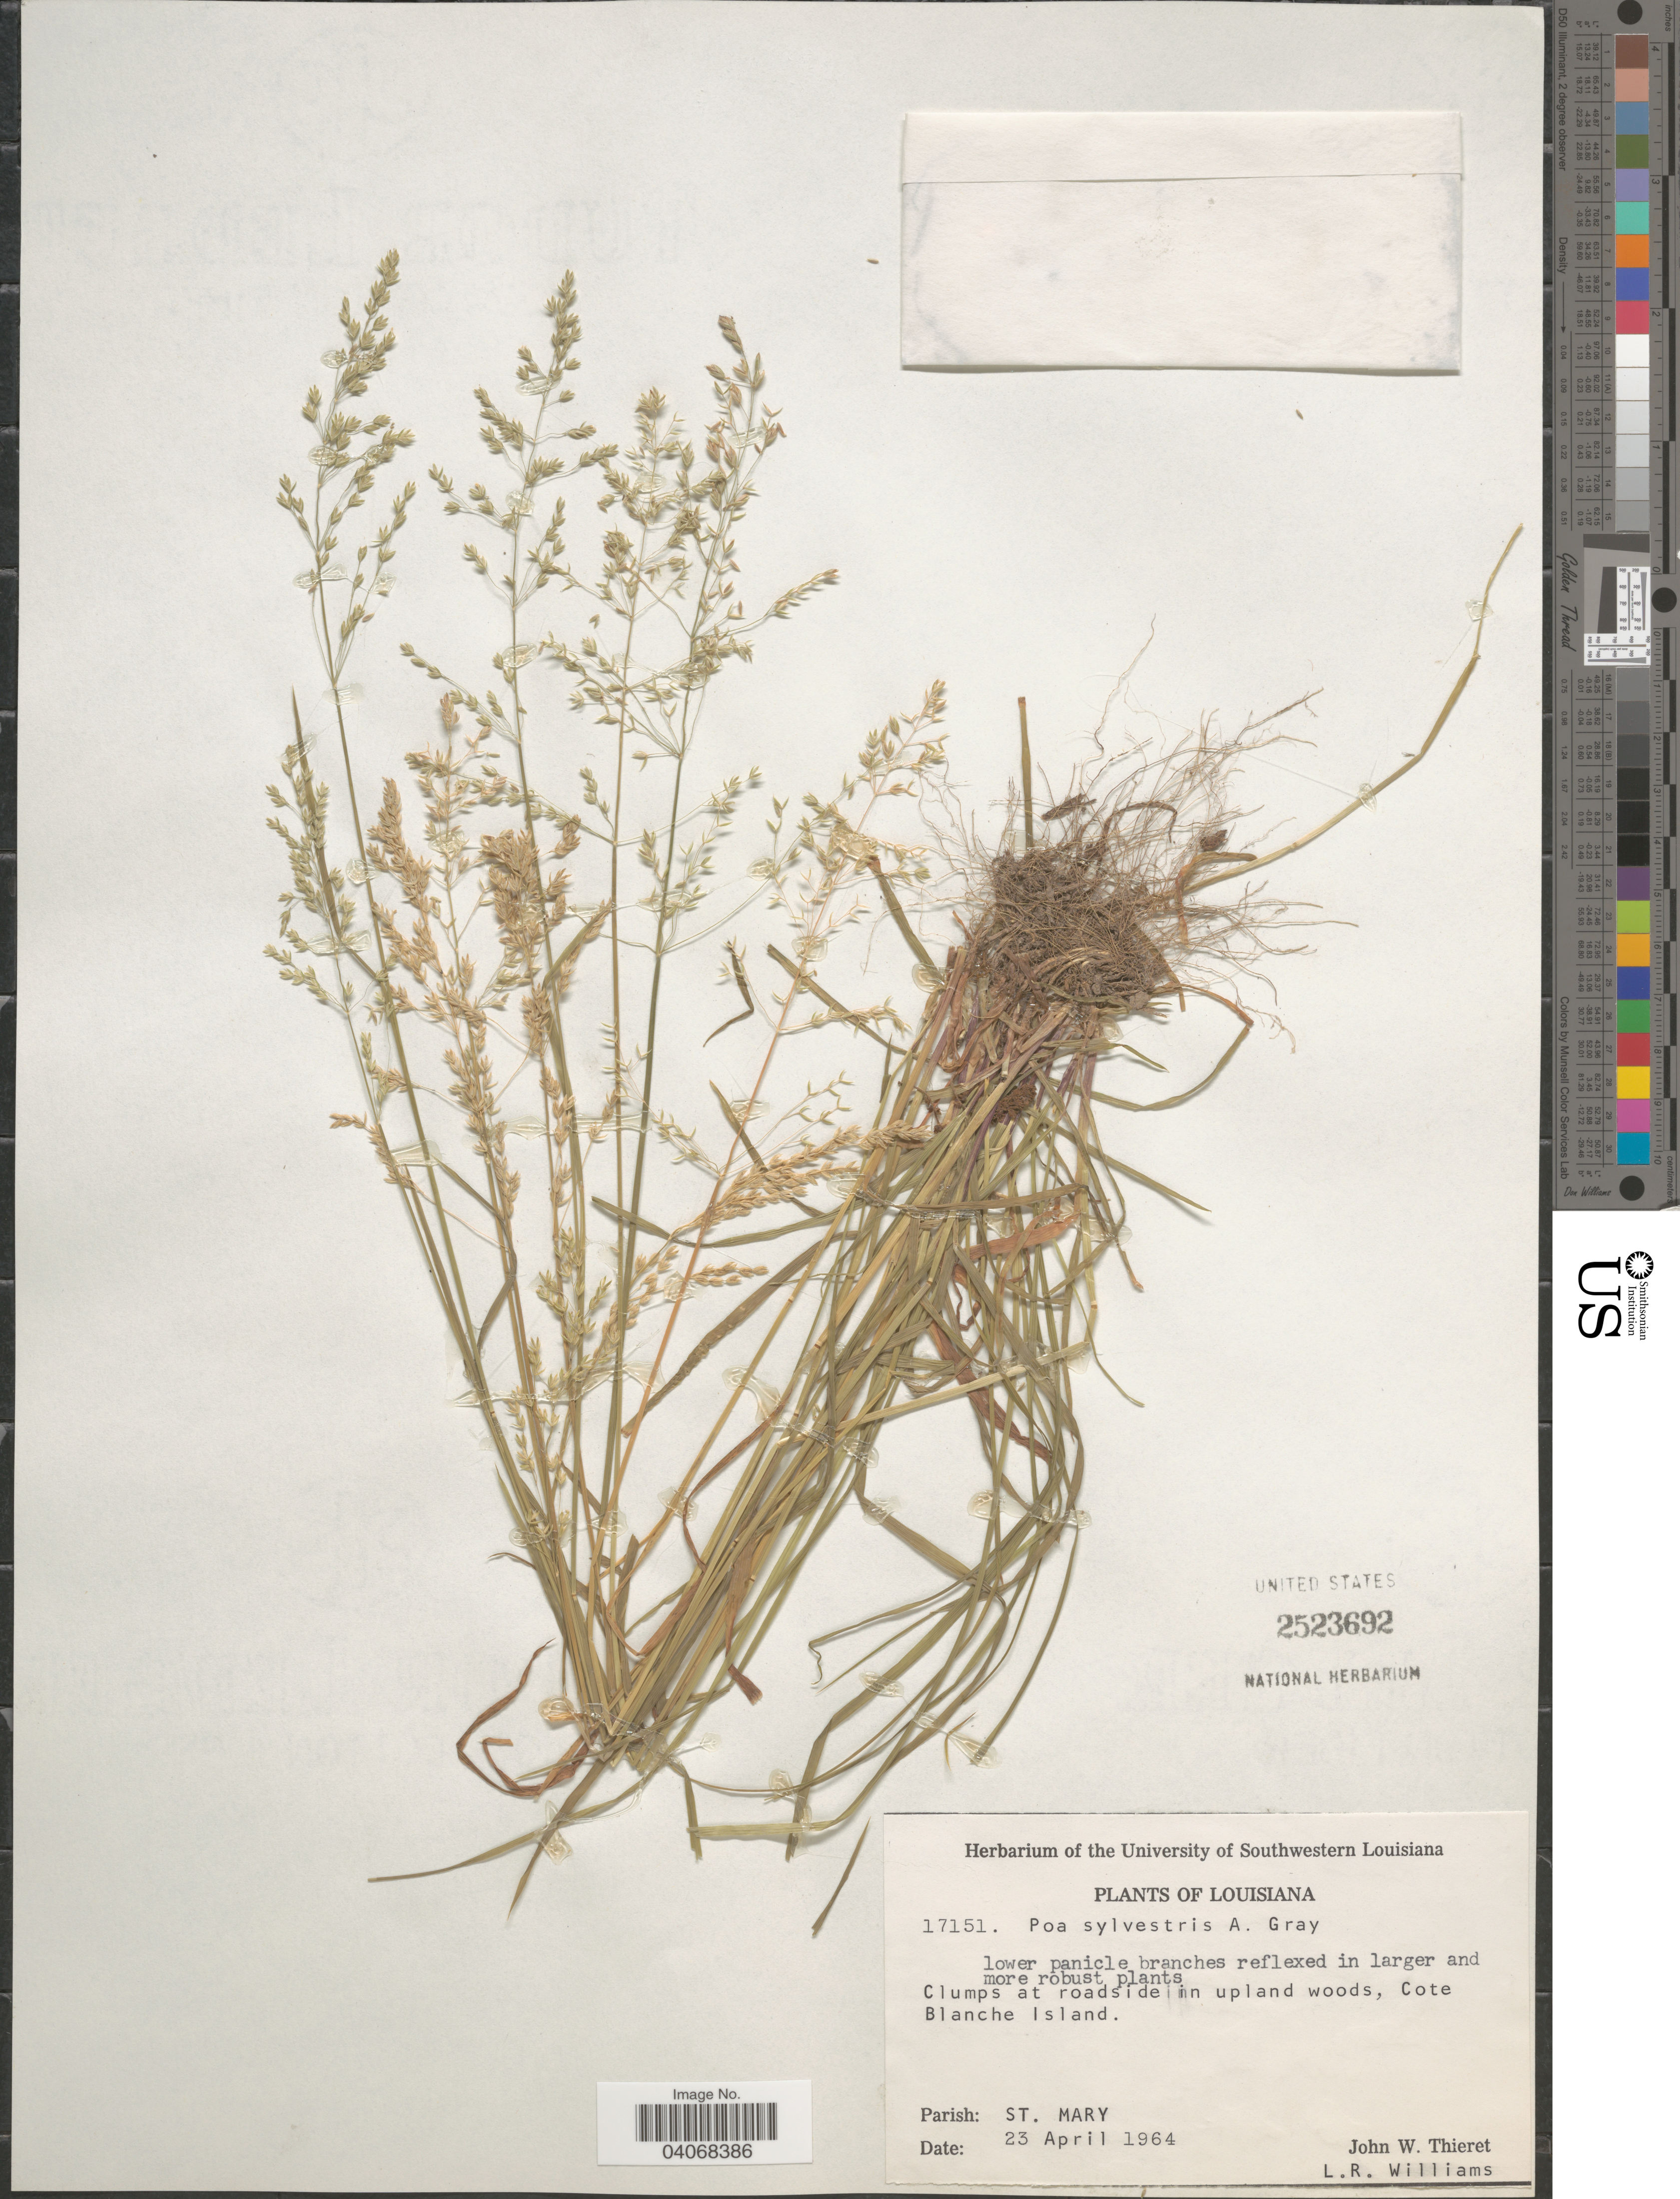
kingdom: Plantae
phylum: Tracheophyta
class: Liliopsida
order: Poales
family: Poaceae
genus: Poa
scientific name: Poa sylvestris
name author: A. Gray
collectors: J. W. Thieret & L. Williams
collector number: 17151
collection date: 1964-04-23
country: United States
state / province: Louisiana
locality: Clumps at roadside in upland woods, Cote Blanche Island. Parish: St. Mary.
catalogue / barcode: US 2523692